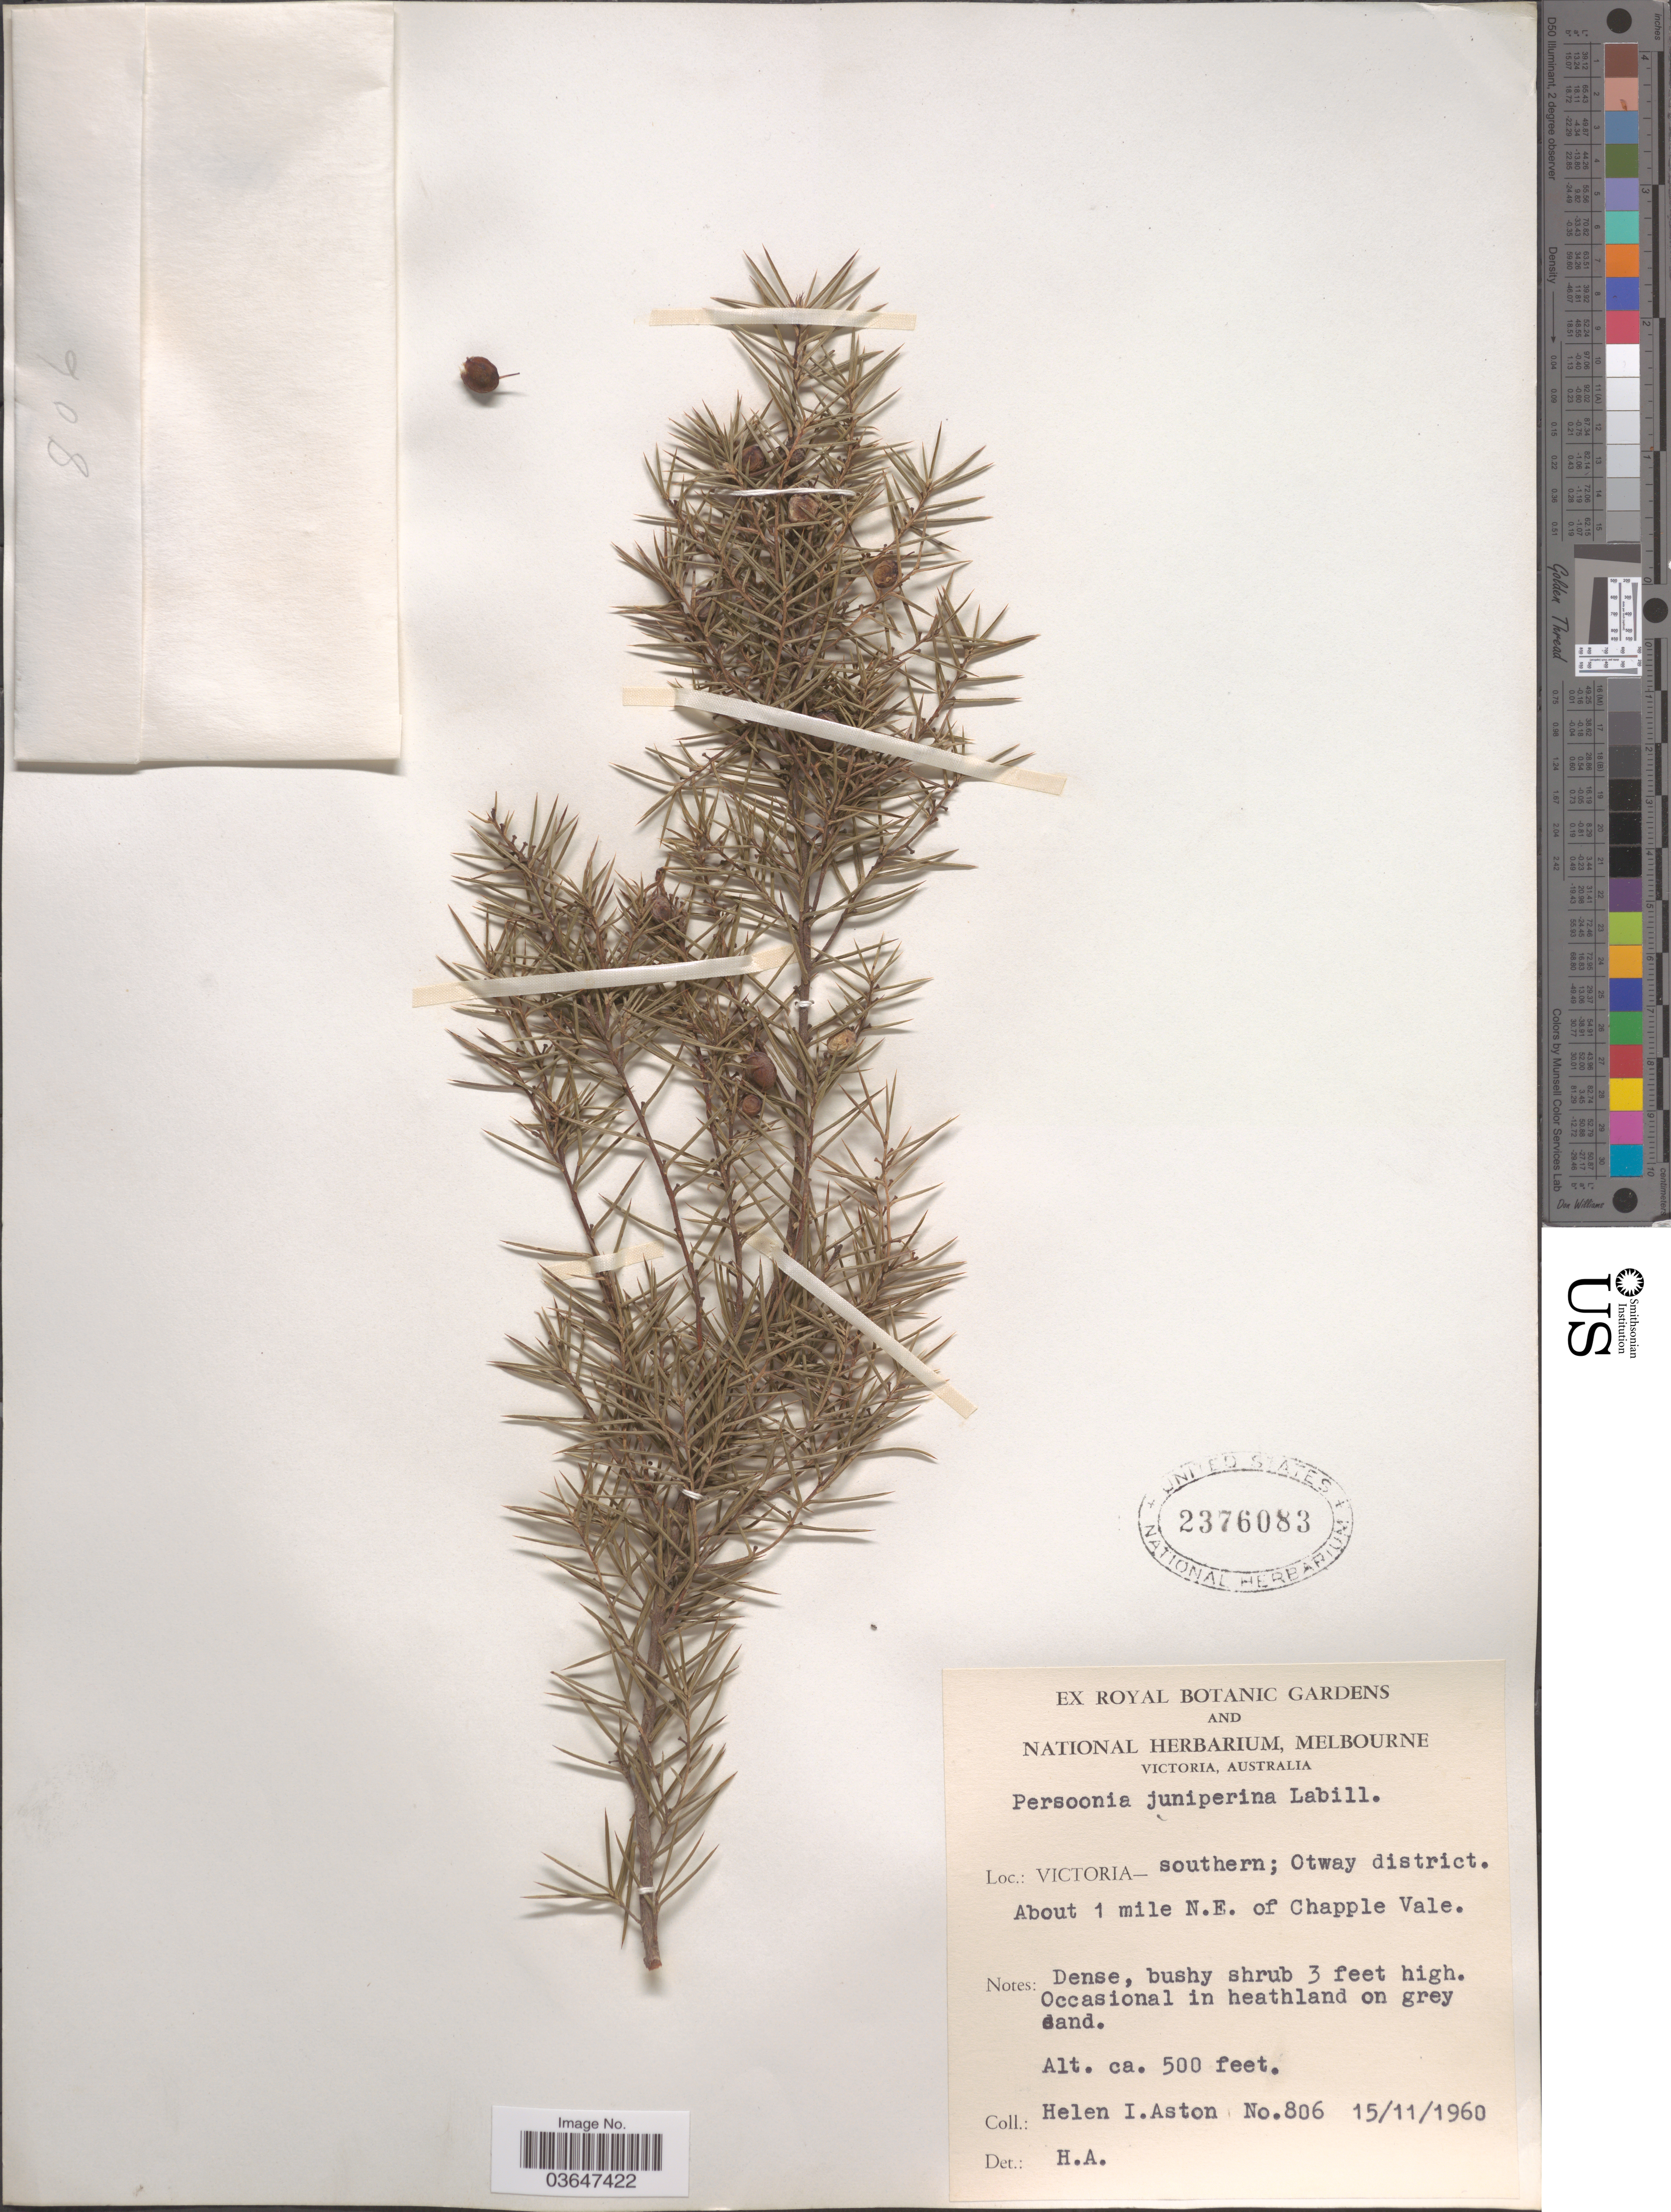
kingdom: Plantae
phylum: Tracheophyta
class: Magnoliopsida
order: Proteales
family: Proteaceae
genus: Persoonia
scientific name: Persoonia juniperina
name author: Labill.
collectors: H. I. Aston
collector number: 806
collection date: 1960-11-15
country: Australia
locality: Victoria - southern; Otway district. About 1 mile N.E. of Chapple Vale.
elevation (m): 152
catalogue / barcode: US 2376083